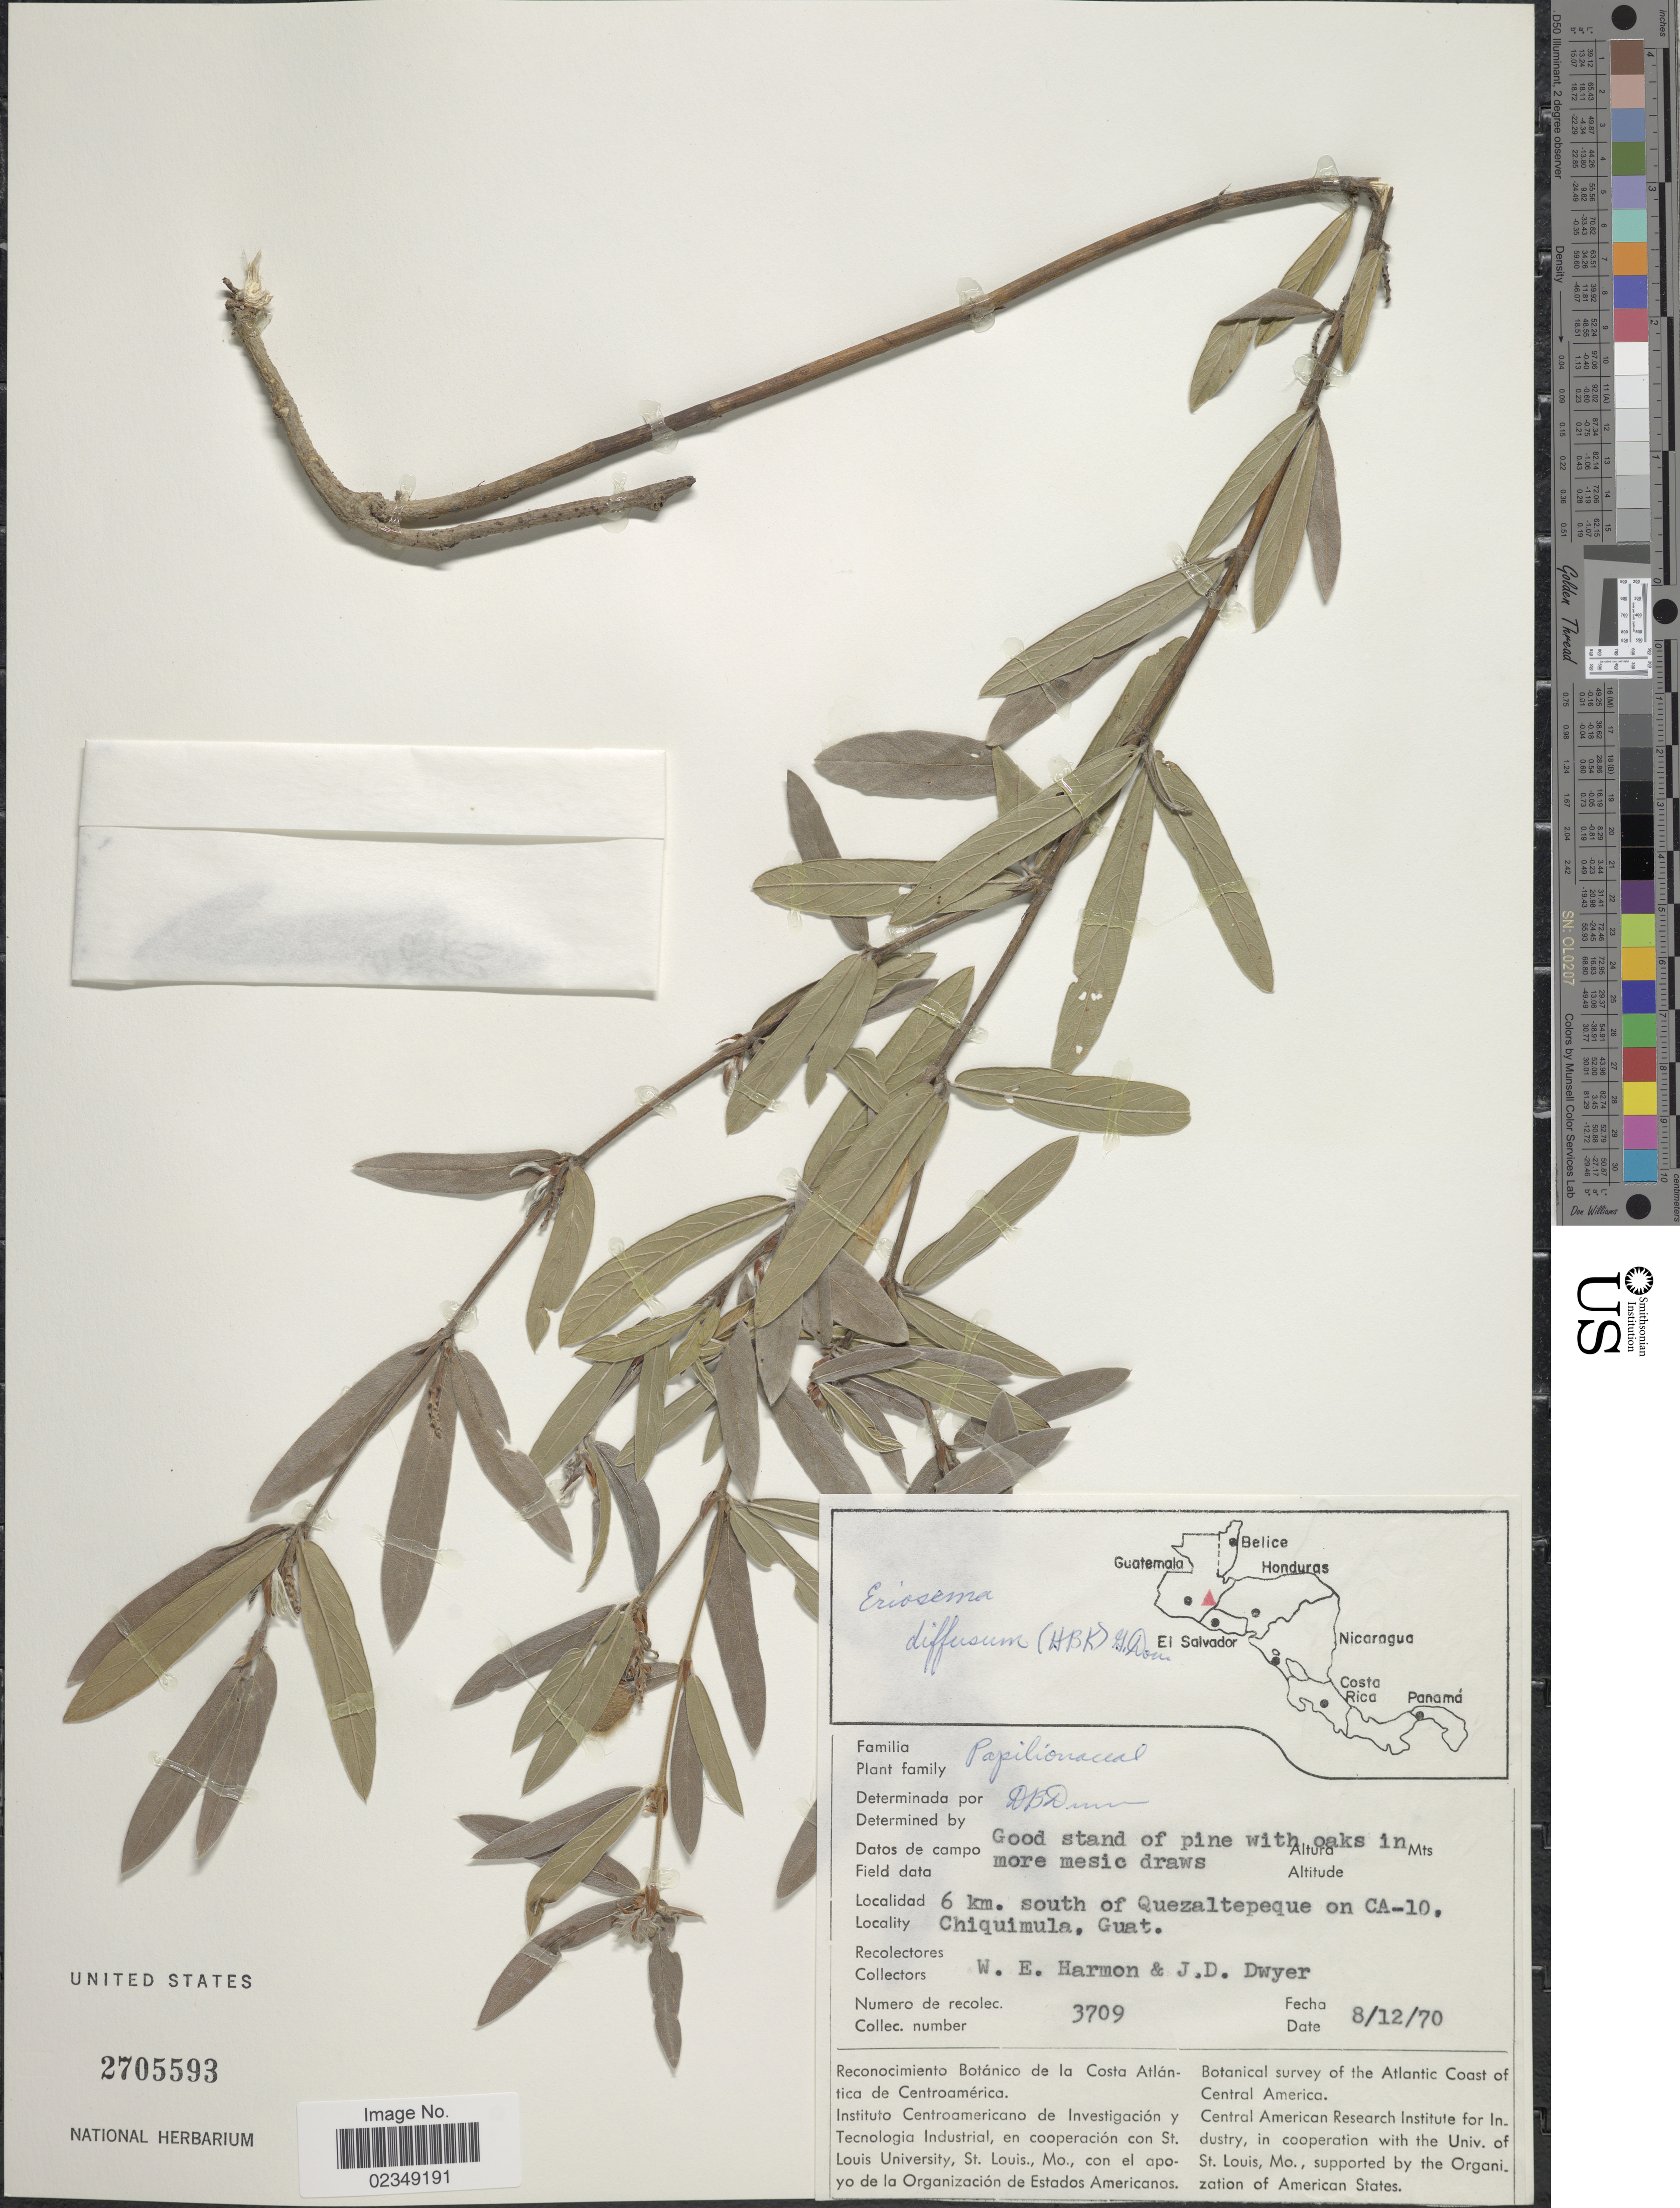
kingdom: Plantae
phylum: Tracheophyta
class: Magnoliopsida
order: Fabales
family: Fabaceae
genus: Eriosema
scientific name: Eriosema diffusum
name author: (Kunth) G. Don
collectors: W. E. Harmon & J. D. Dwyer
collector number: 3709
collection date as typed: Transcribed d/m/y: 8/12/70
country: Guatemala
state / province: Chiquimula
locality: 6 km. south of Quezaltepeque on CA-10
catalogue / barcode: US 2705593